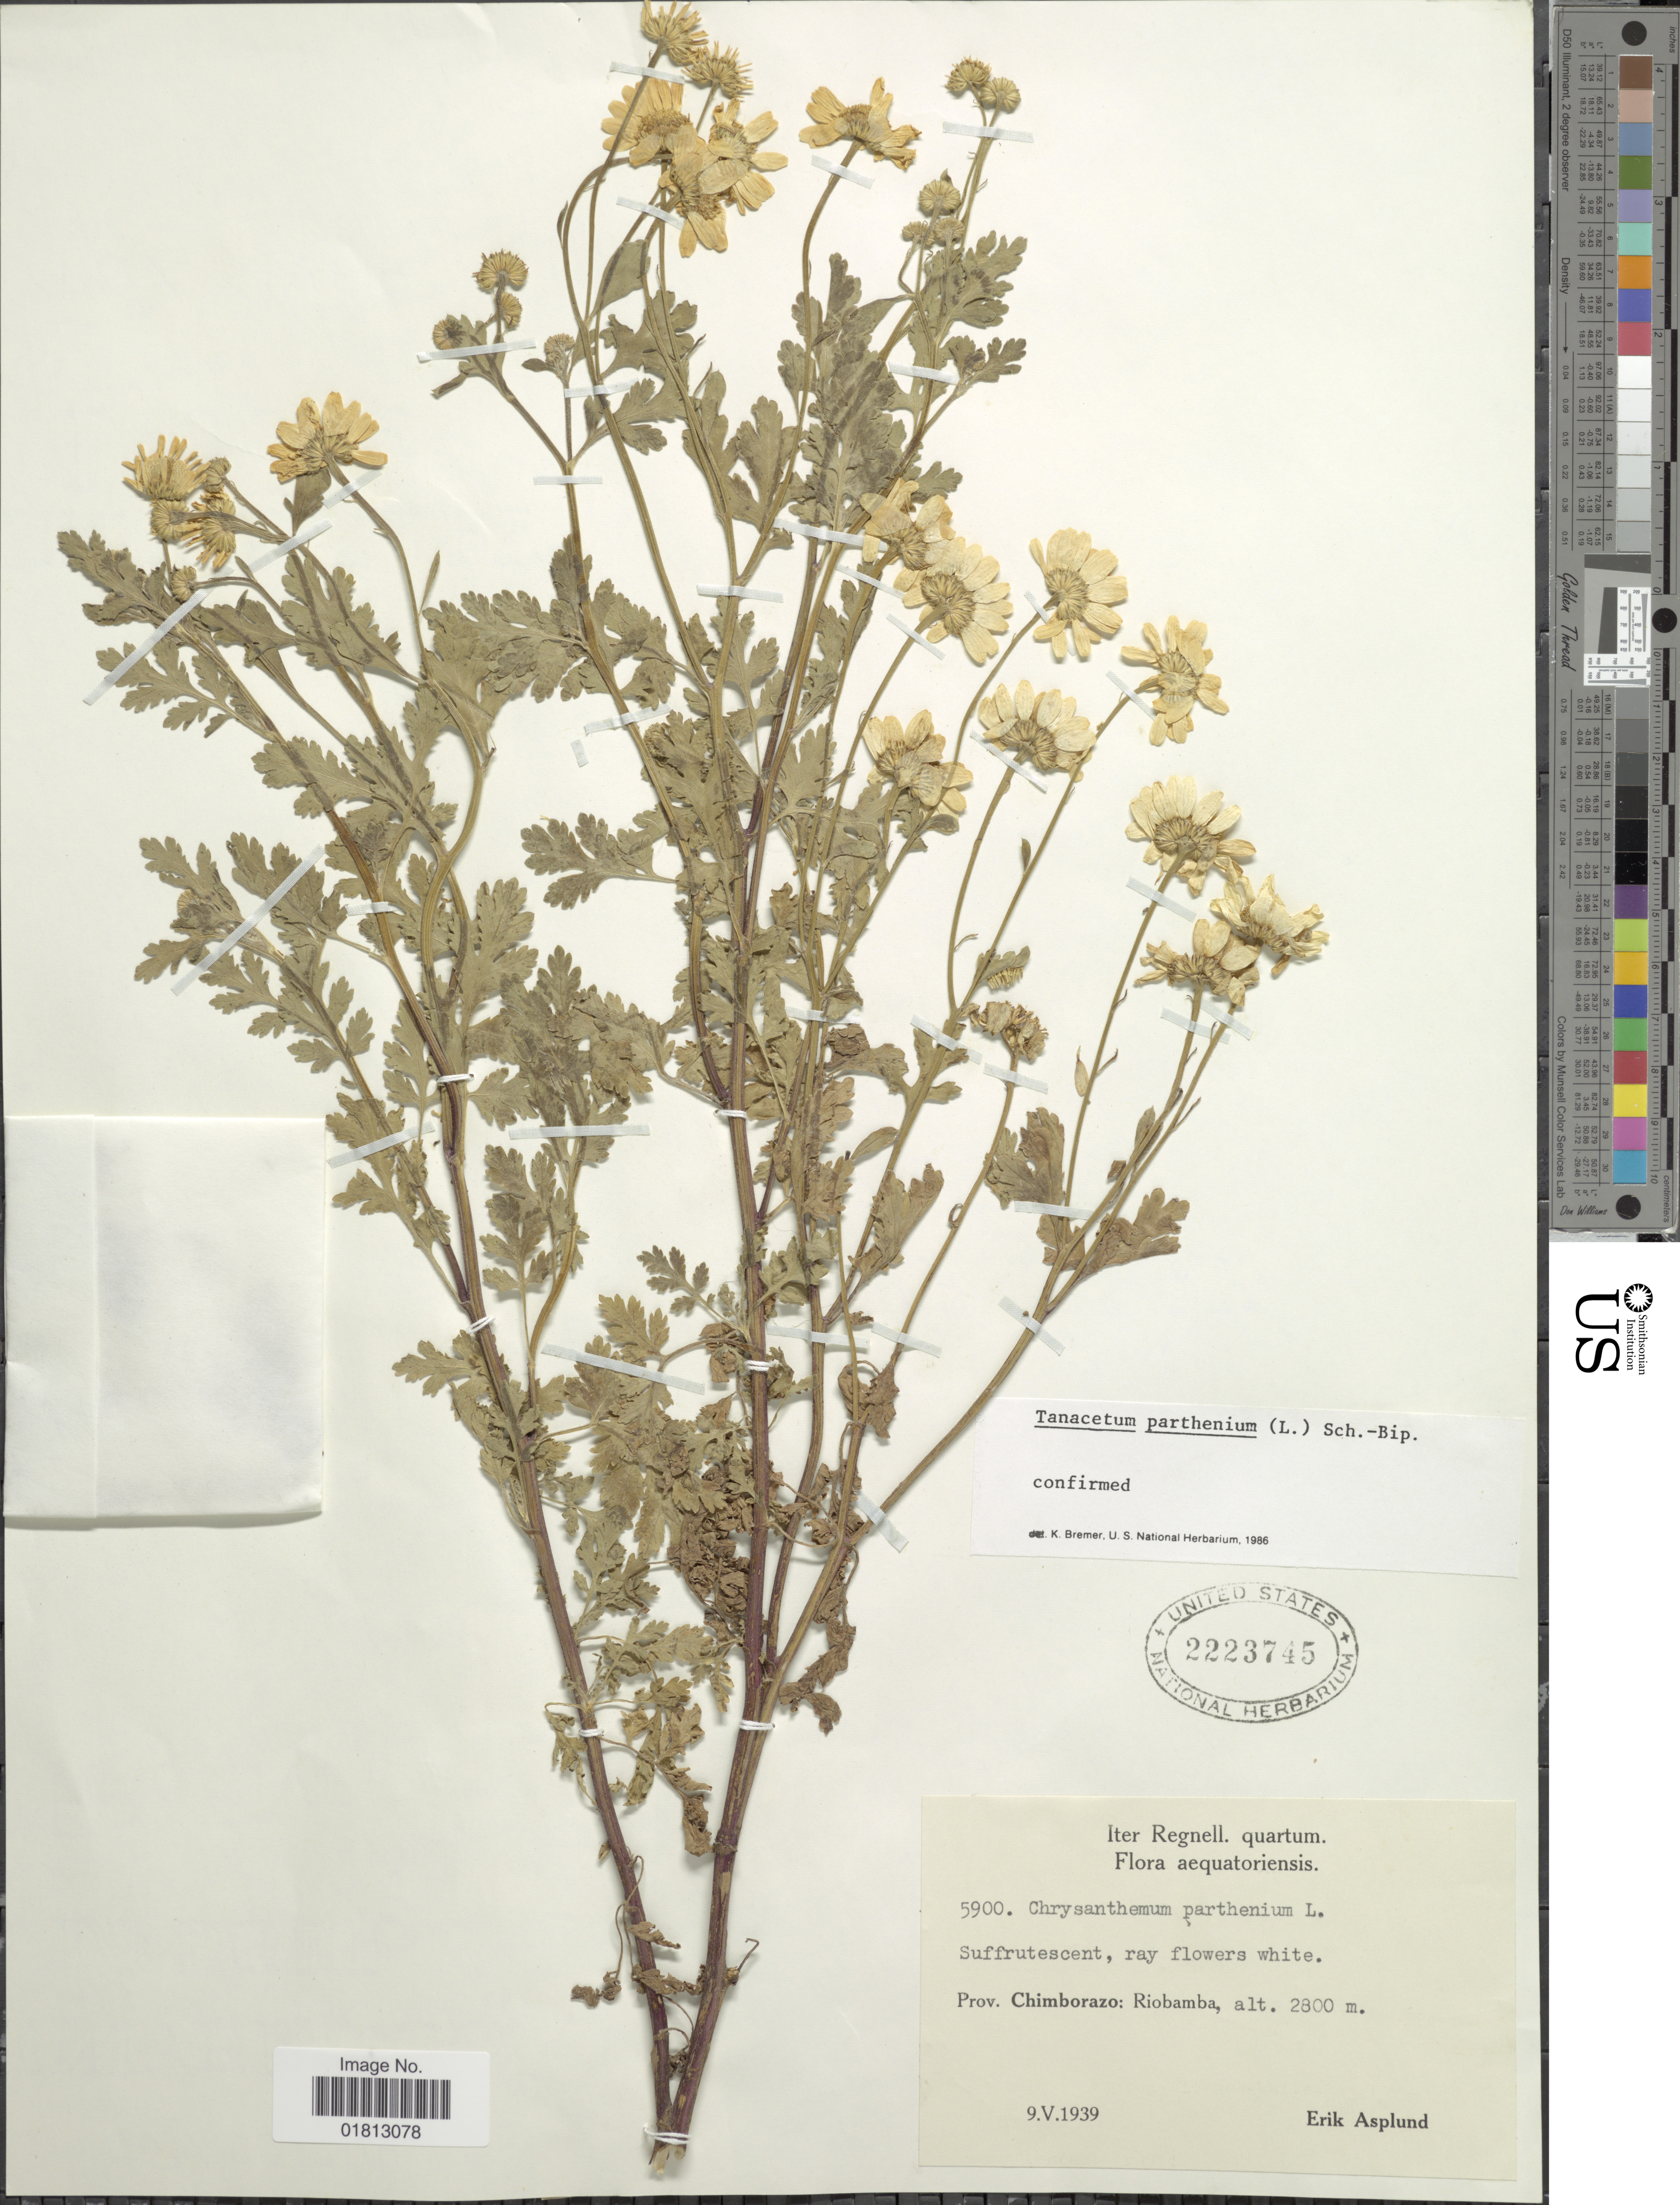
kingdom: Plantae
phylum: Tracheophyta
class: Magnoliopsida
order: Asterales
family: Asteraceae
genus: Tanacetum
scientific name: Tanacetum parthenium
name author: (L.) Sch. Bip.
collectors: E. Asplund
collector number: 5900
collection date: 1939-05-09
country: Ecuador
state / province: Chimborazo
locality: Prov. Chimborazo: Riobamba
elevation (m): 2800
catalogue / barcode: US 2223745